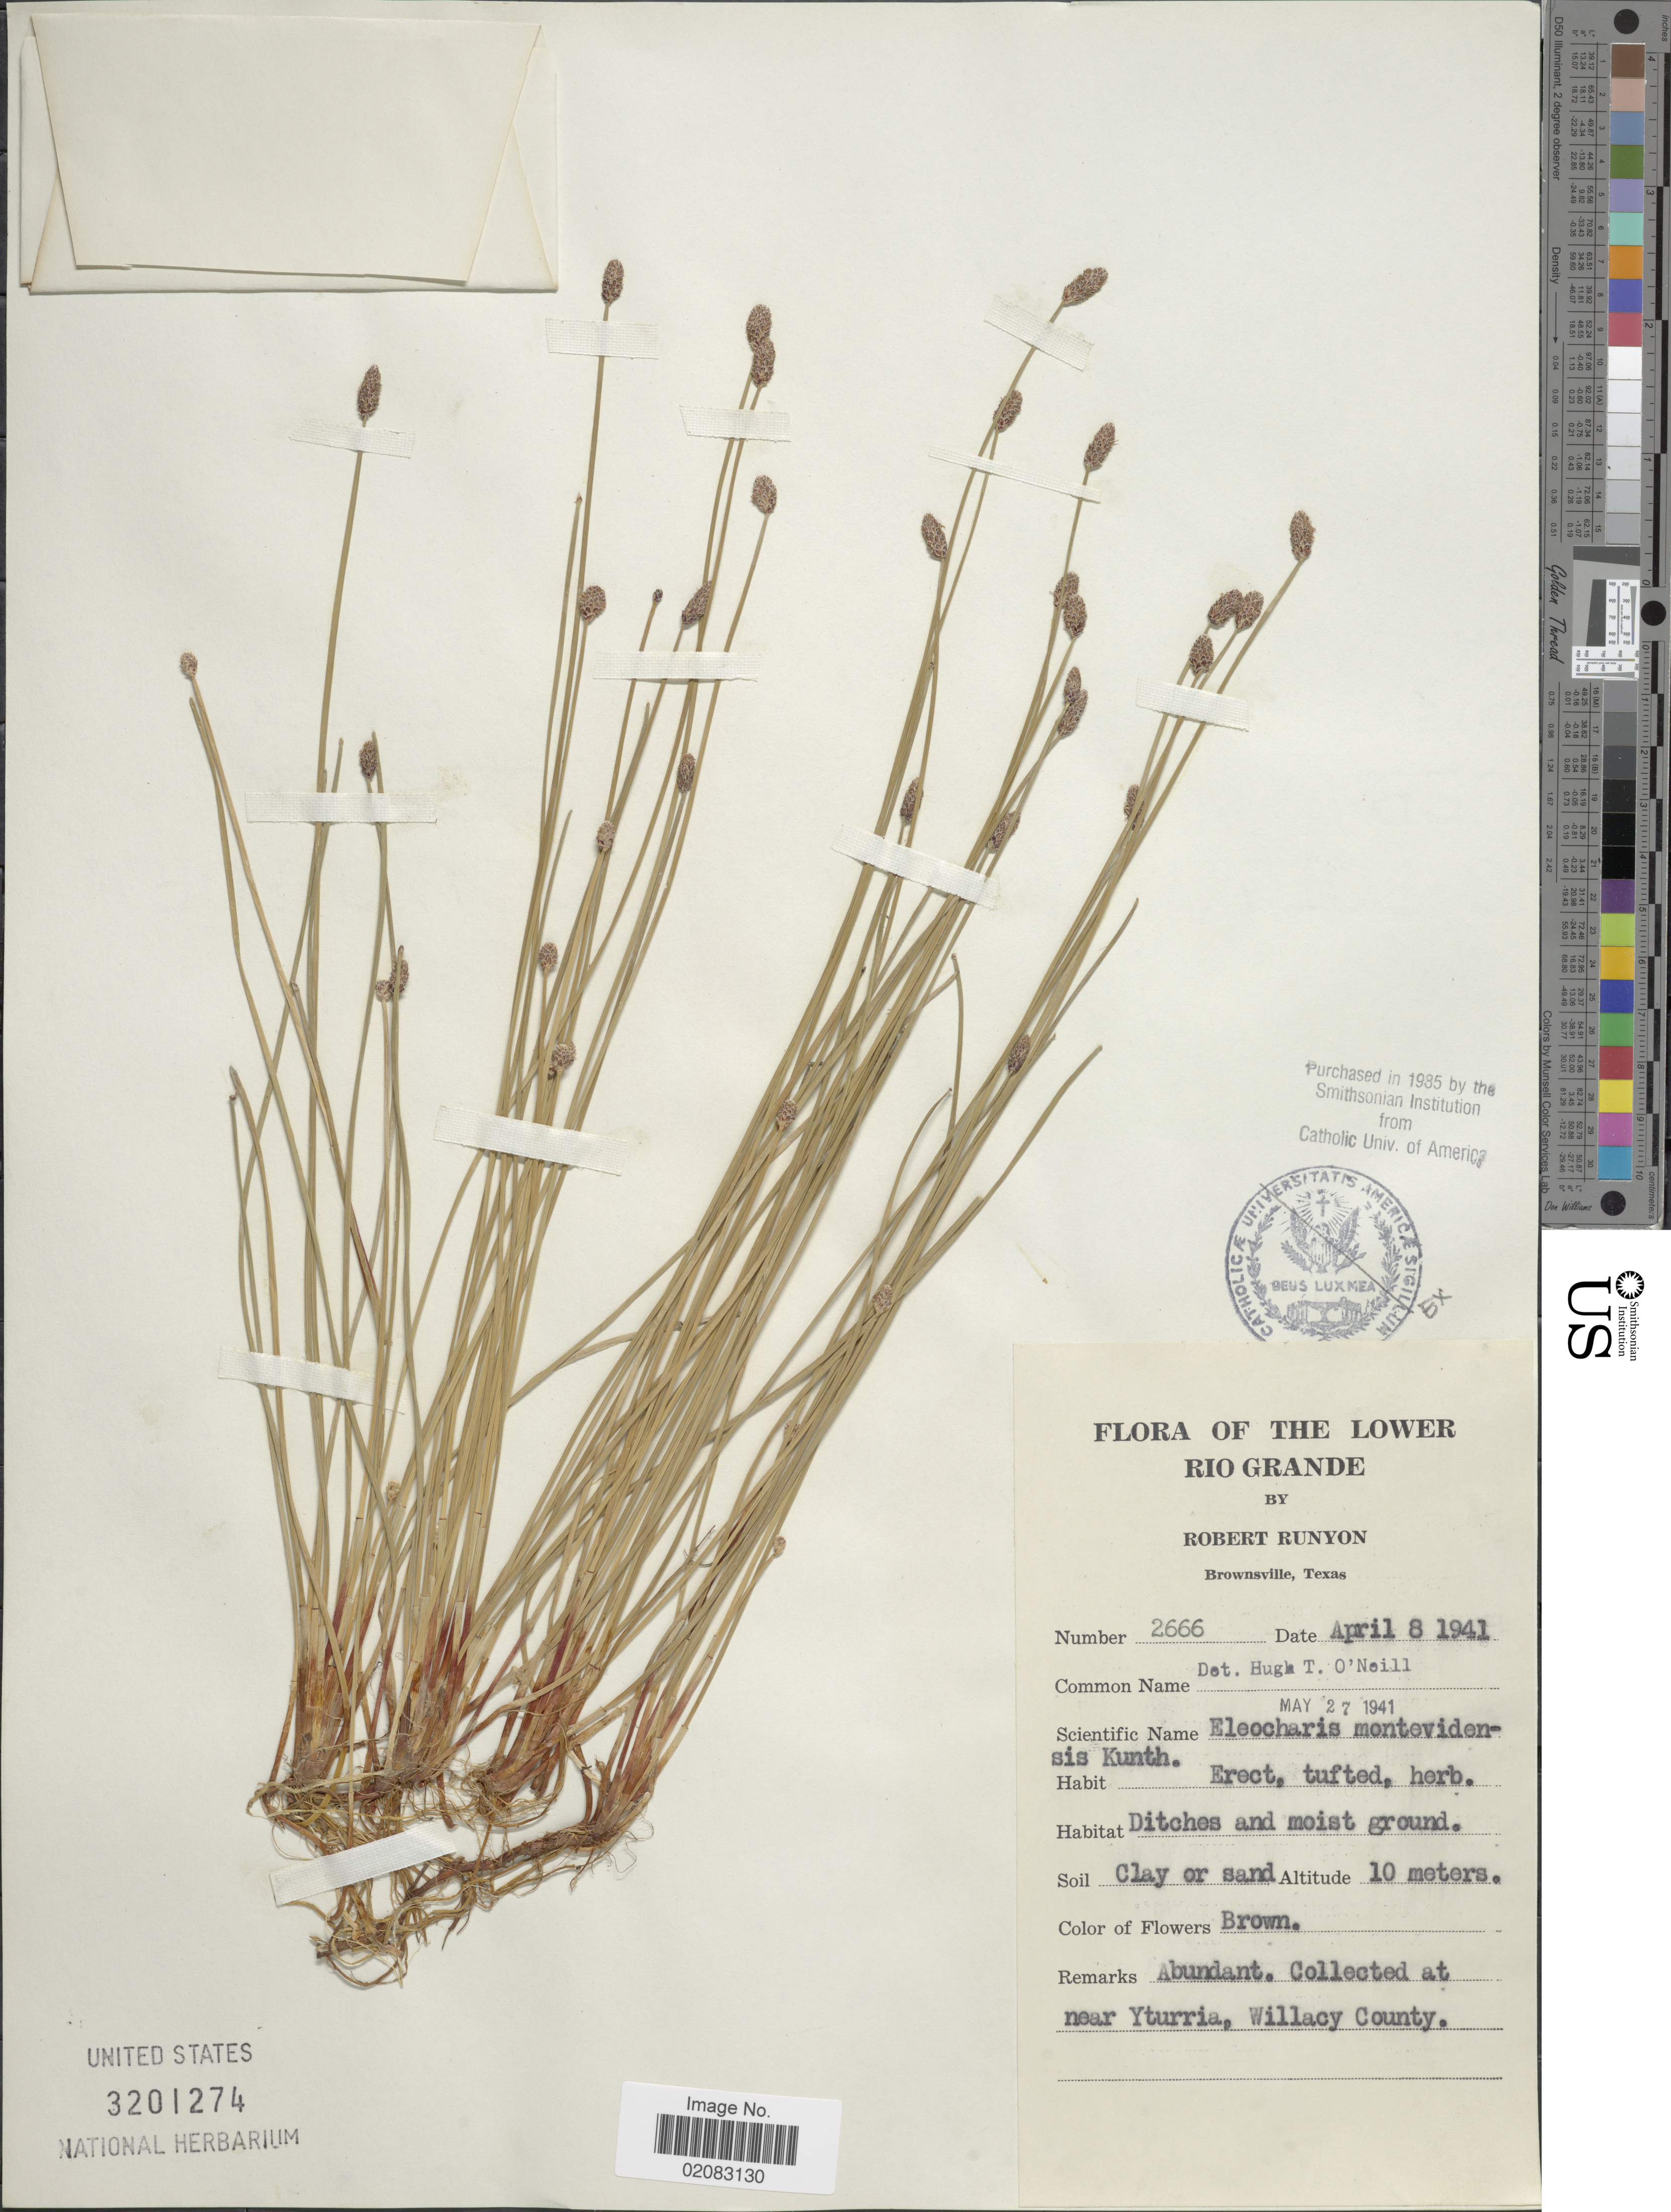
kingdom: Plantae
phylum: Tracheophyta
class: Liliopsida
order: Poales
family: Cyperaceae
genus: Eleocharis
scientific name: Eleocharis montevidensis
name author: Kunth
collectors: R. Runyon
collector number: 2666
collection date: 1941-04-08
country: United States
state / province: Texas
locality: The Lower Rio Grande, Ditches and moist ground, Abundant. Collected at near Yturria, Willacy County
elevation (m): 10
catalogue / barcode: US 3201274